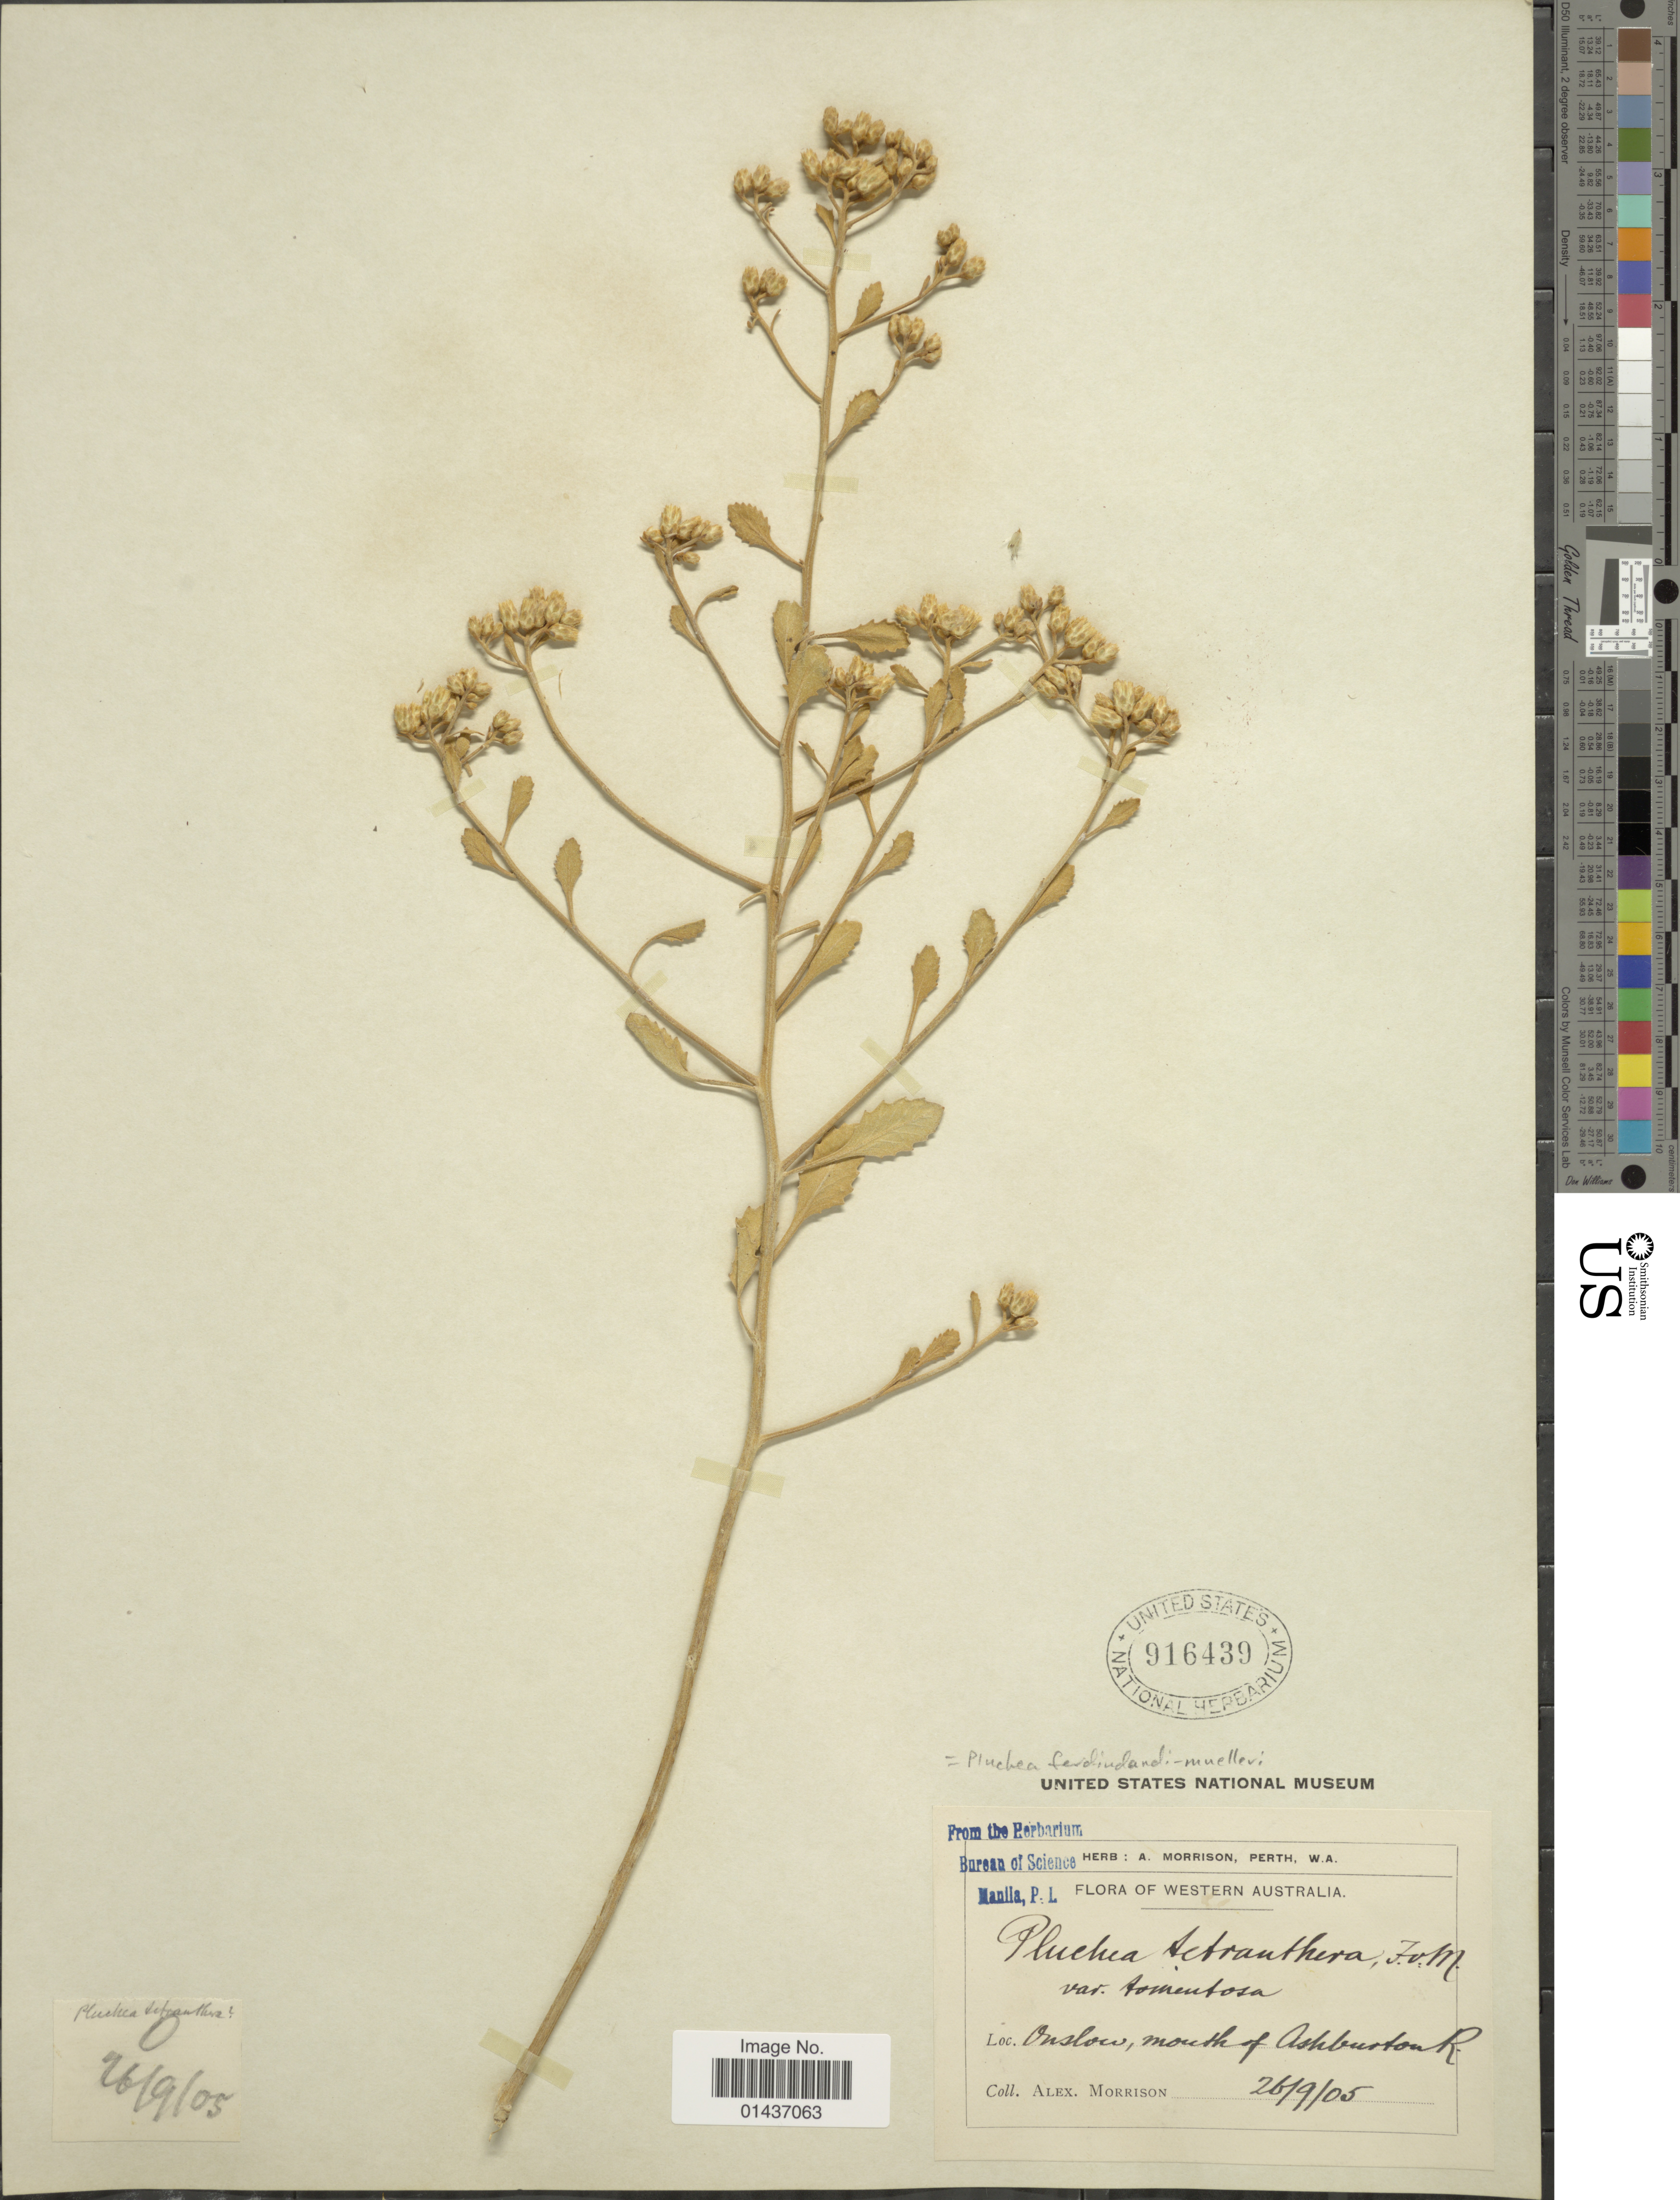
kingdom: Plantae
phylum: Tracheophyta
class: Magnoliopsida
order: Asterales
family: Asteraceae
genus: Pluchea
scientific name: Pluchea ferdinandi-muelleri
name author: Domin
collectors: A. Morrison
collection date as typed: Transcribed d/m/y: 26/9/05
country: Australia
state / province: Western Australia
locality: Onslow, mouth of Ashburton R.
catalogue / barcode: US 916439